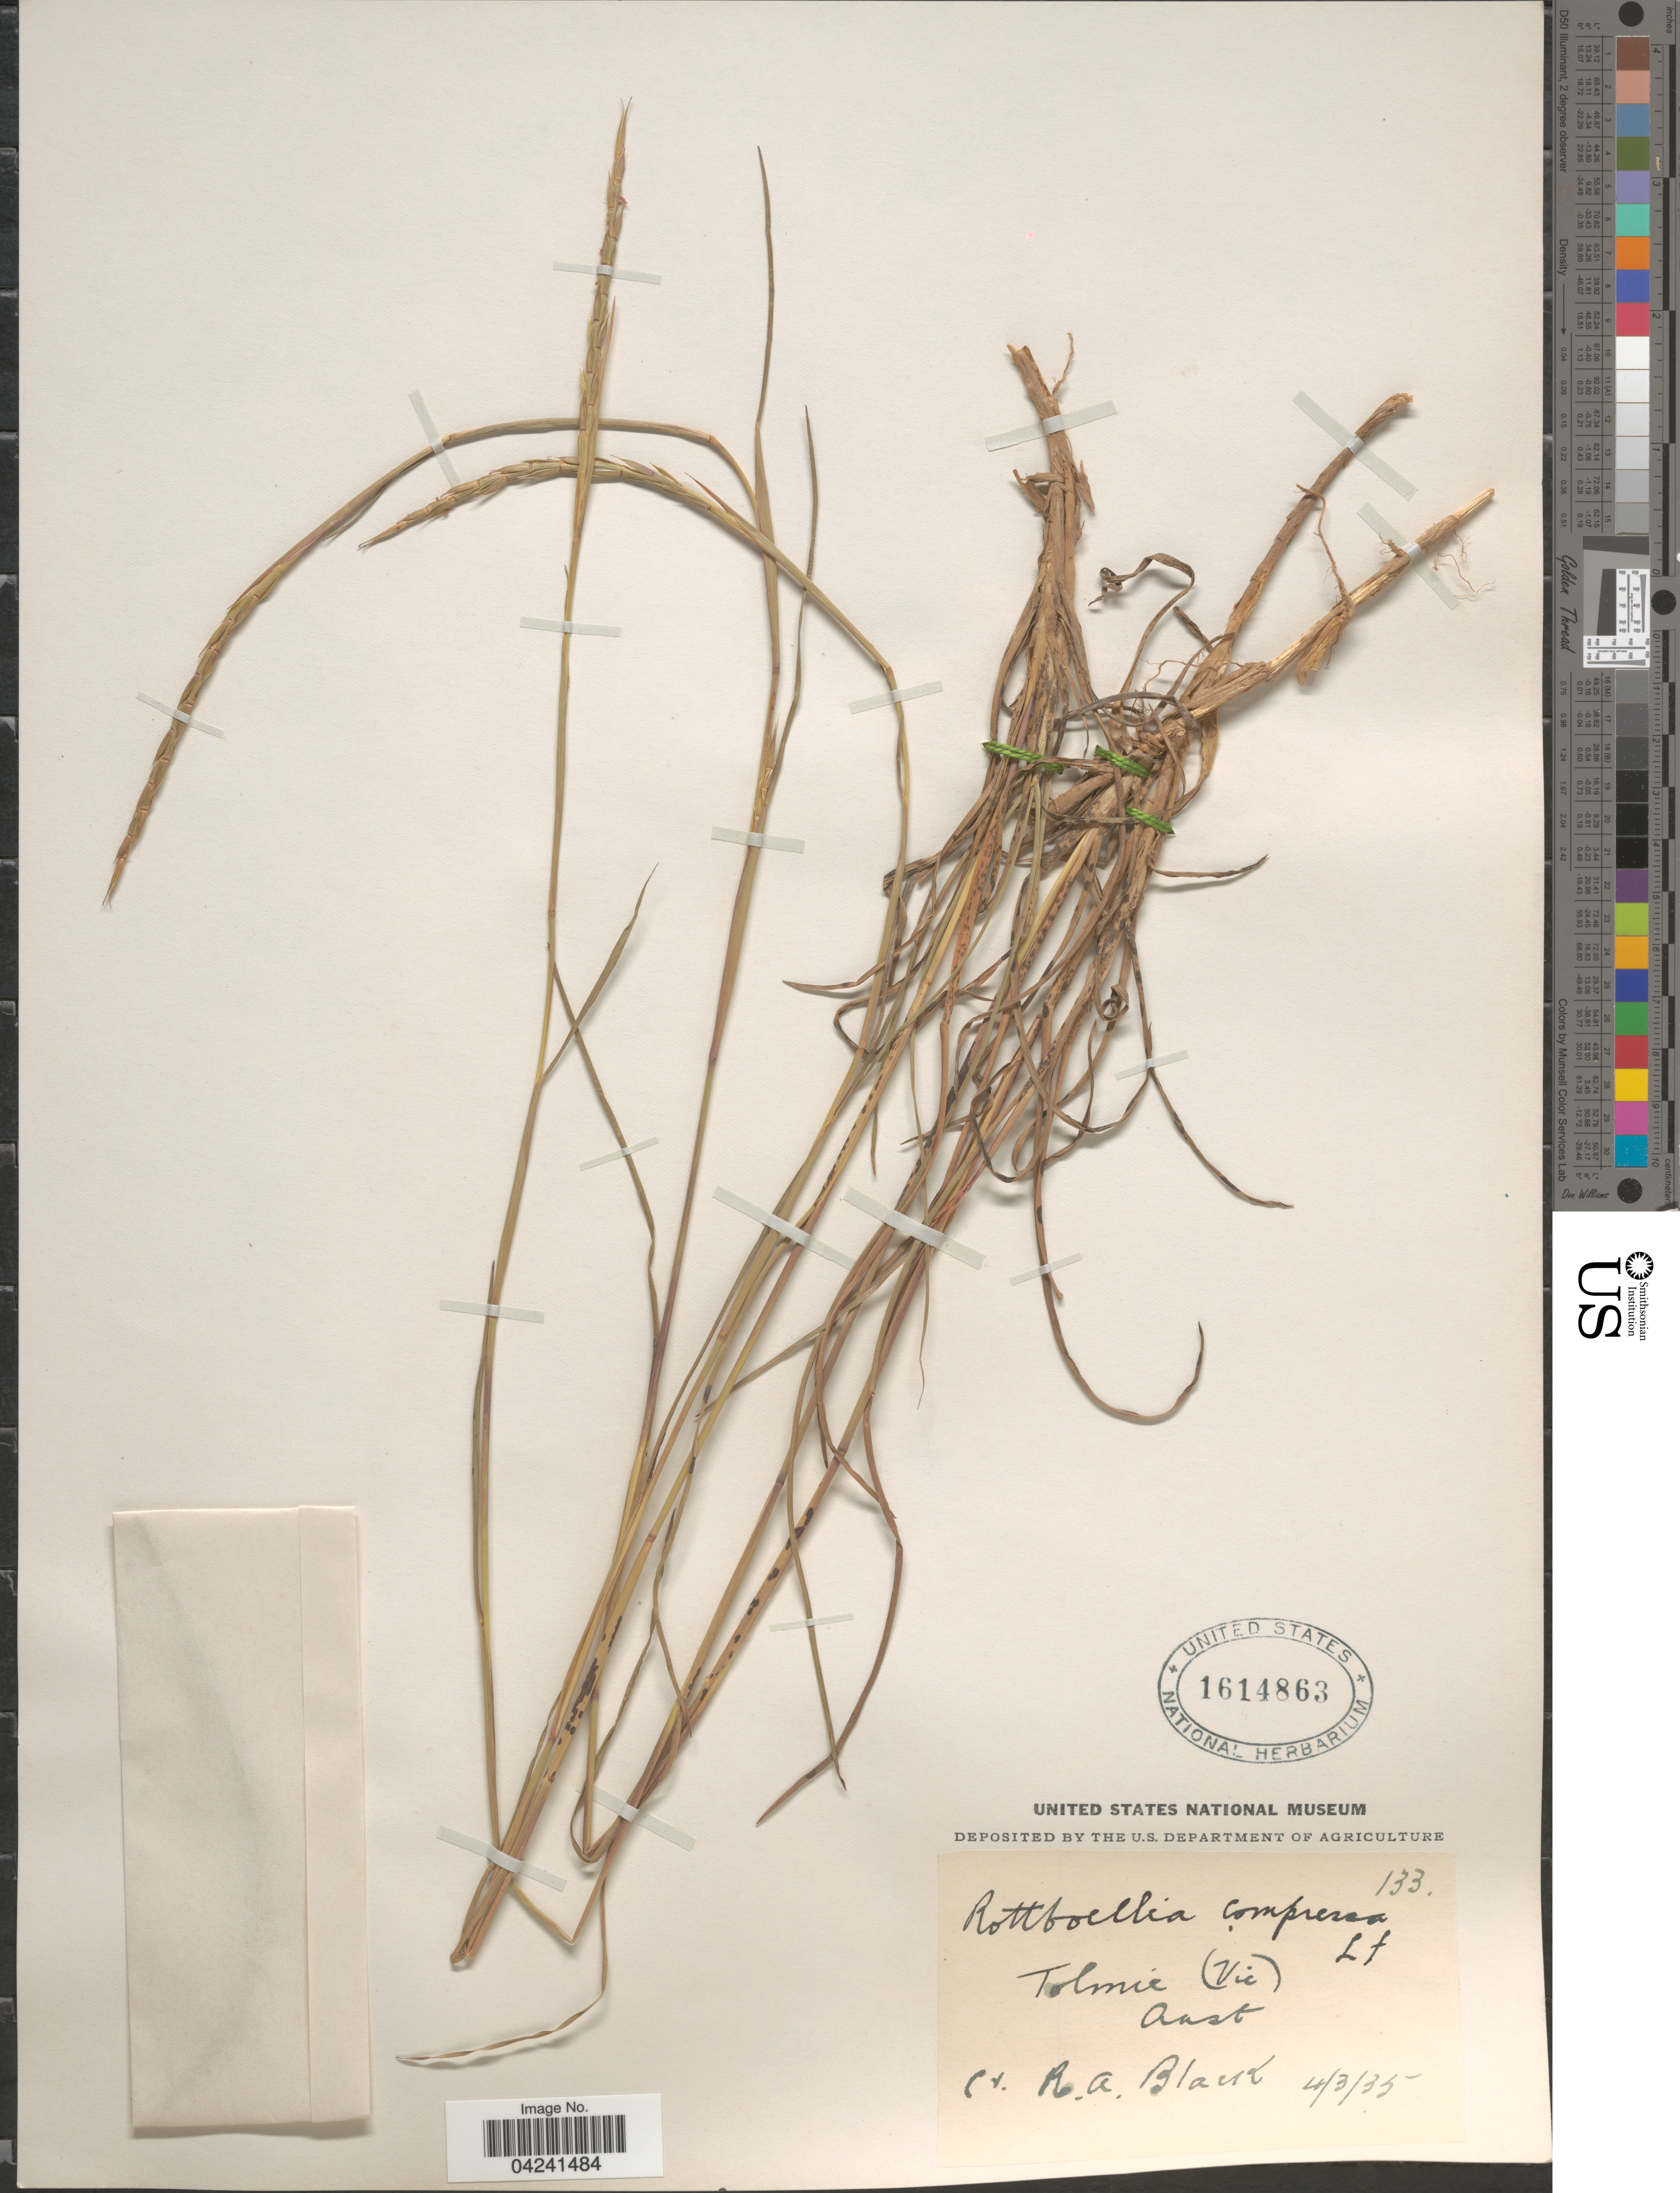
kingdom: Plantae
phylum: Tracheophyta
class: Liliopsida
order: Poales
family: Poaceae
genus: Hemarthria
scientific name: Hemarthria altissima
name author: (Poir.) Stapf & C. E. Hubb.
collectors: R. A. Black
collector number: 133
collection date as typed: Transcribed d/m/y: 4/3/35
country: Australia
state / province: Victoria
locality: Tolmie (Vic).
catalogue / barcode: US 1614863